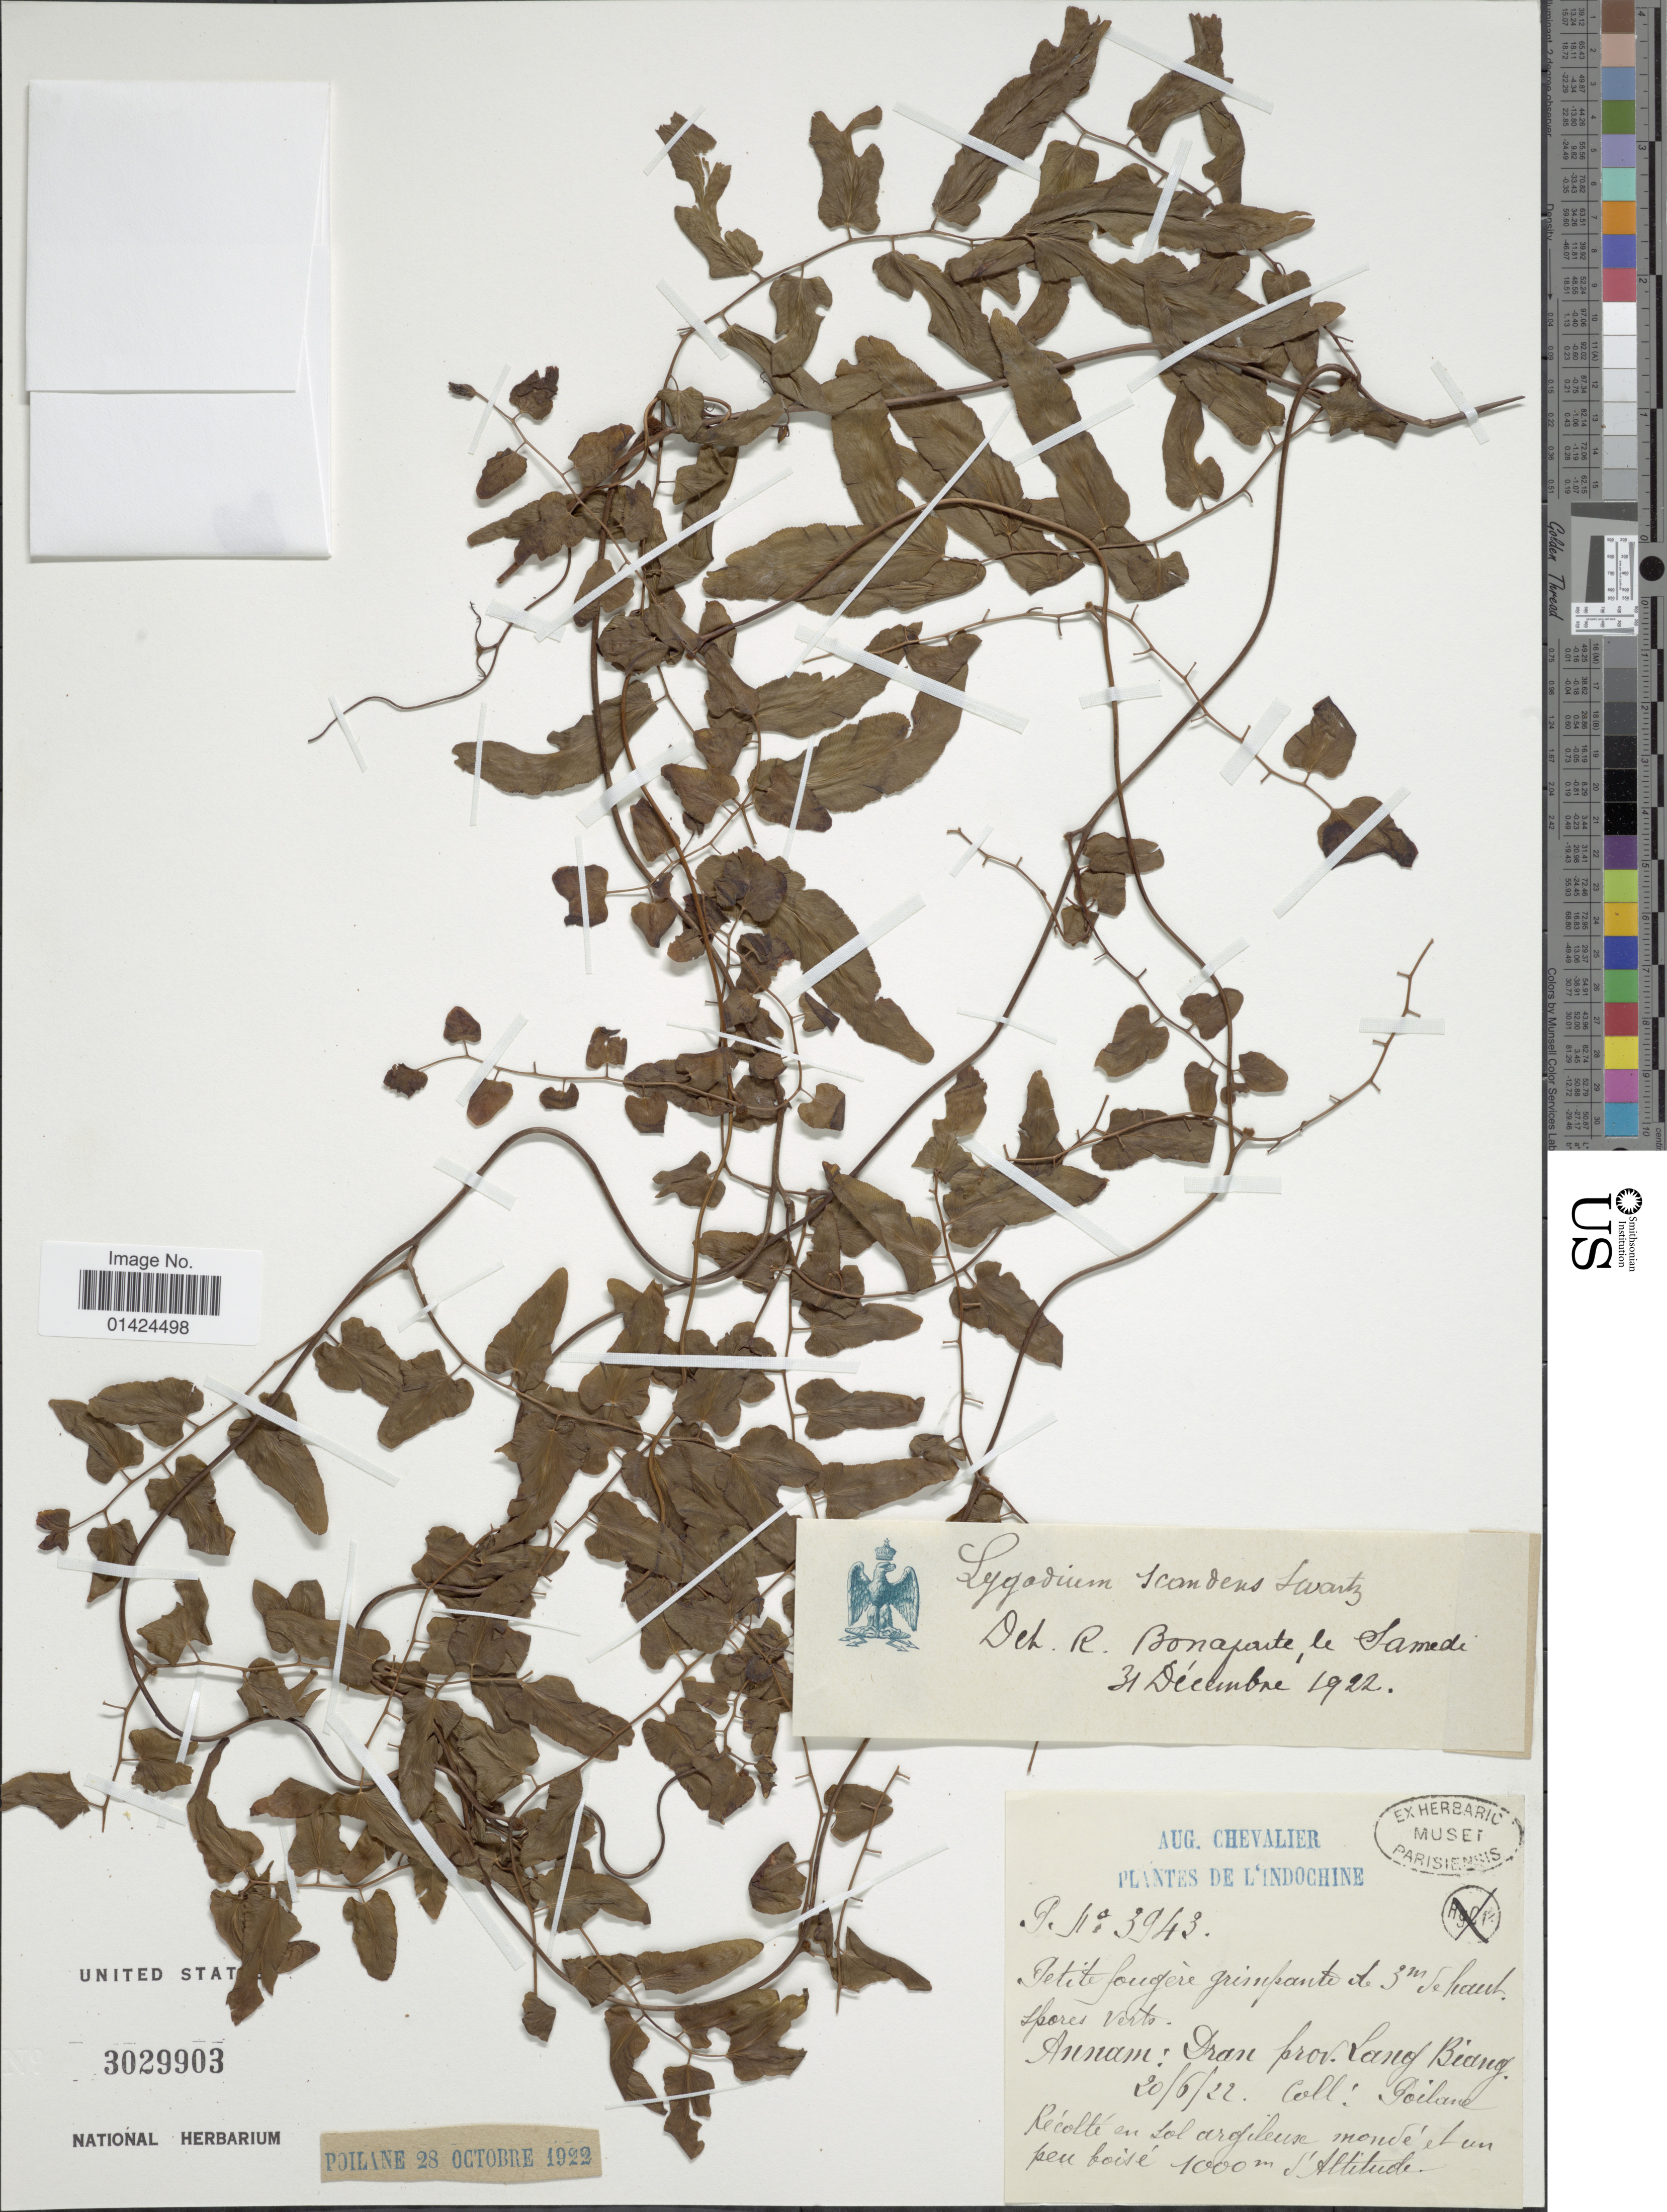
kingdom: Plantae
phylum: Tracheophyta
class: Polypodiopsida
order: Schizaeales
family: Lygodiaceae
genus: Lygodium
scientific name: Lygodium microphyllum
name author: (Cav.) R. Br.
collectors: -. Poilane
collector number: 3943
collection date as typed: Transcribed d/m/y: 20/6/22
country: Vietnam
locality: L'indochine. Annam: Dran prov. LangBiang. [interpreted]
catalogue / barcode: US 3029903